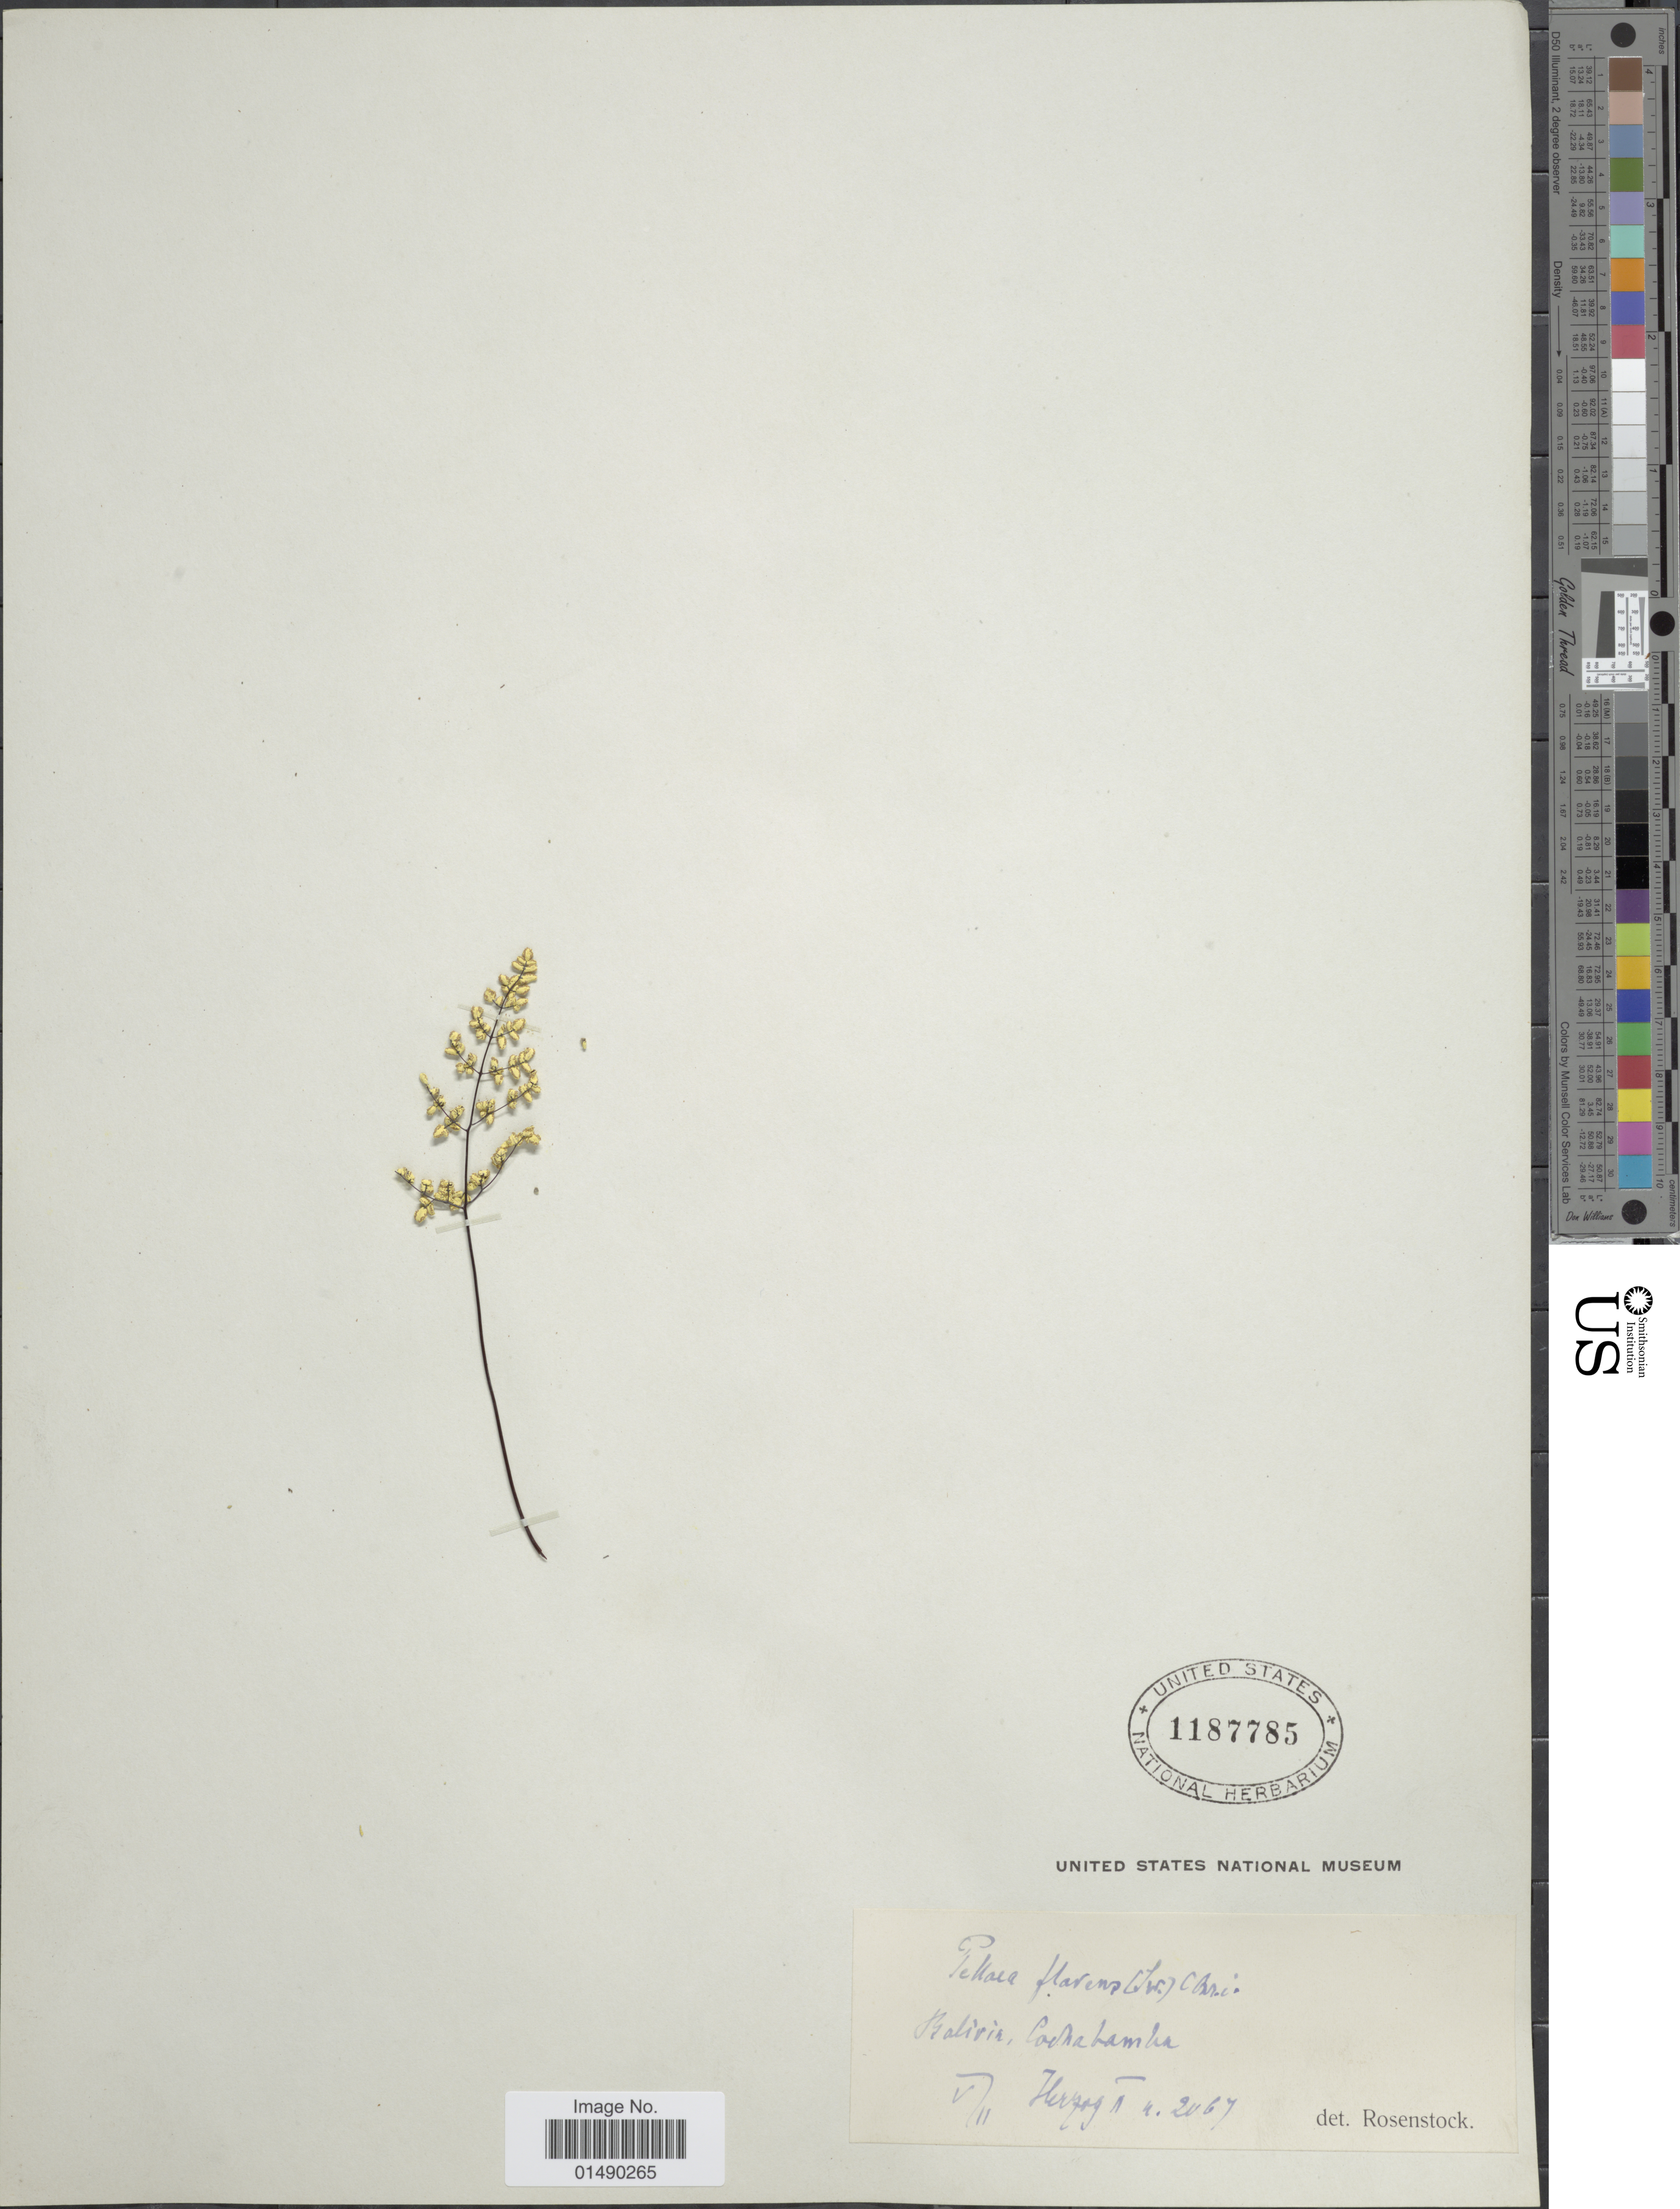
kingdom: Plantae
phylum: Tracheophyta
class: Polypodiopsida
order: Polypodiales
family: Pteridaceae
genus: Argyrochosma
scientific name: Argyrochosma nivea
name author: (Poir.) Windham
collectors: T. K. J. Herzog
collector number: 2067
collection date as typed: Transcribed d/m/y: /5/11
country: Bolivia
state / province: Cochabamba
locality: Bolivia, Cochabamba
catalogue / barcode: US 1187785